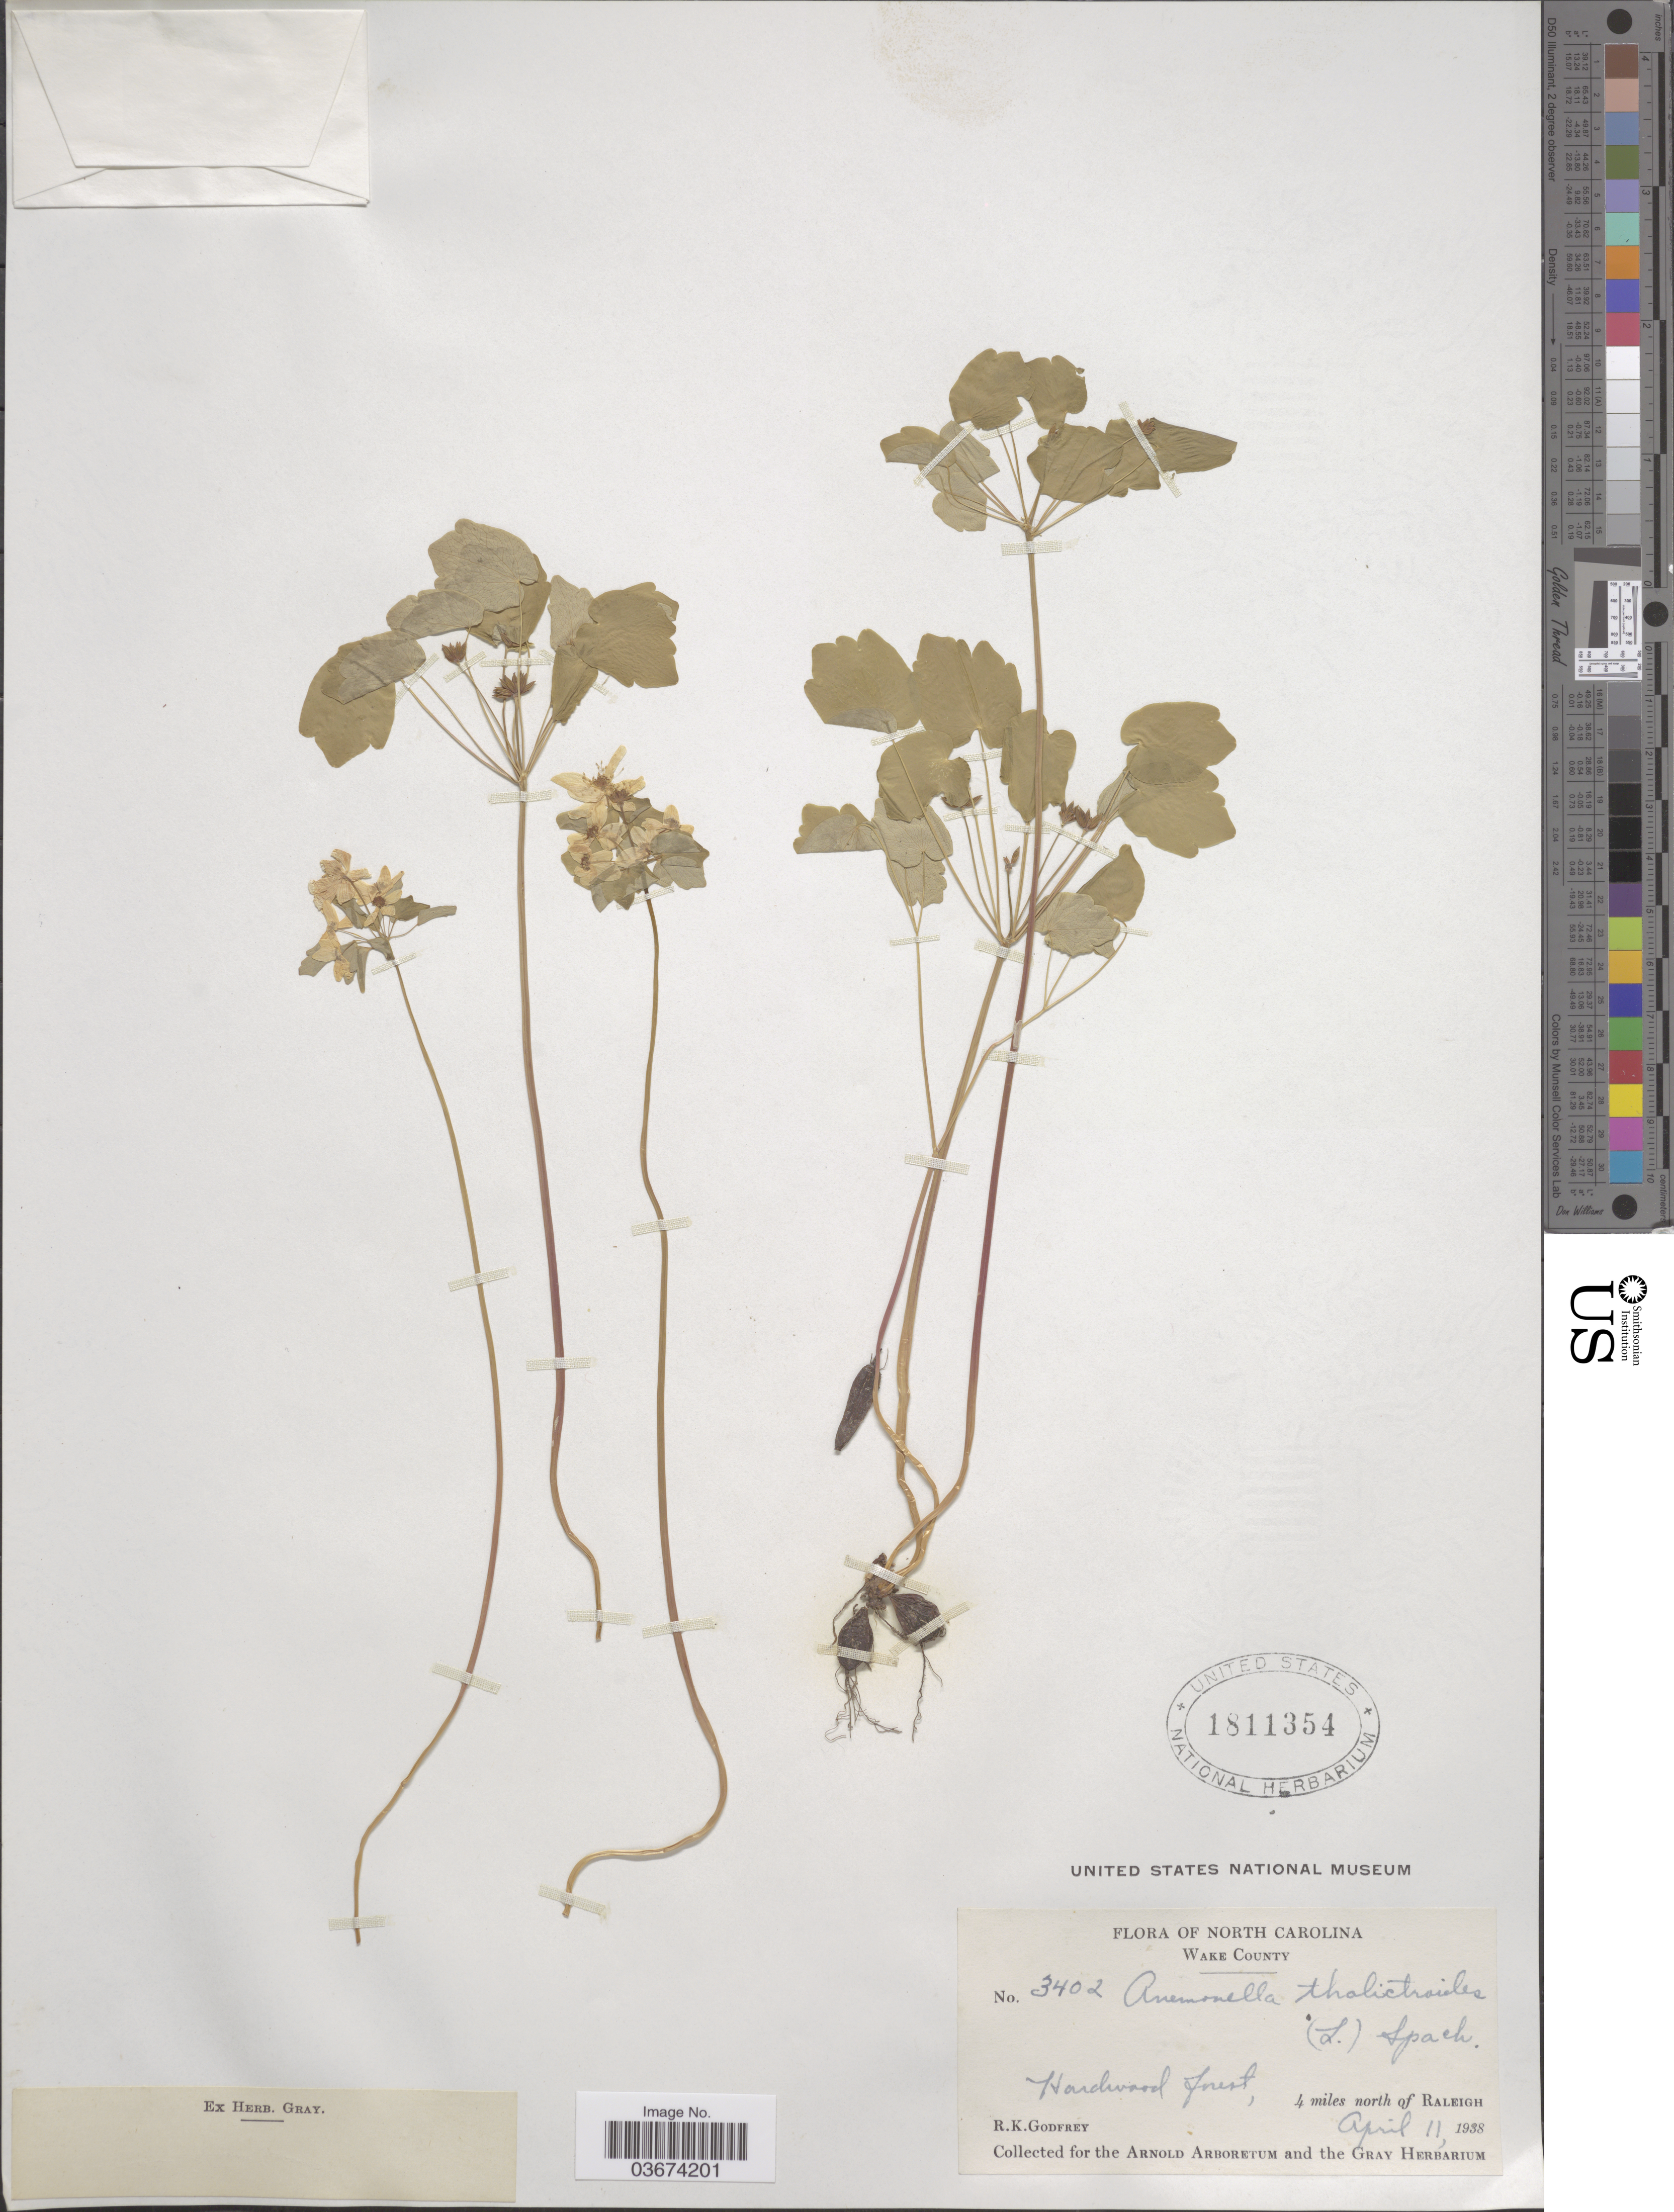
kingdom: Plantae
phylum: Tracheophyta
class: Magnoliopsida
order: Ranunculales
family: Ranunculaceae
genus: Thalictrum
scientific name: Thalictrum thalictroides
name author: (L.) A.J. Eames & B. Boivin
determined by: Strong, M. T., (US), Smithsonian Institution - National Museum of Natural History (UNITED STATES)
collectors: R. K. Godfrey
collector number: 3402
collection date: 1938-04-11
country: United States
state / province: North Carolina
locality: Wake County. Hardwood forest, 4 miles north of Raleigh.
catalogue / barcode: US 1811354